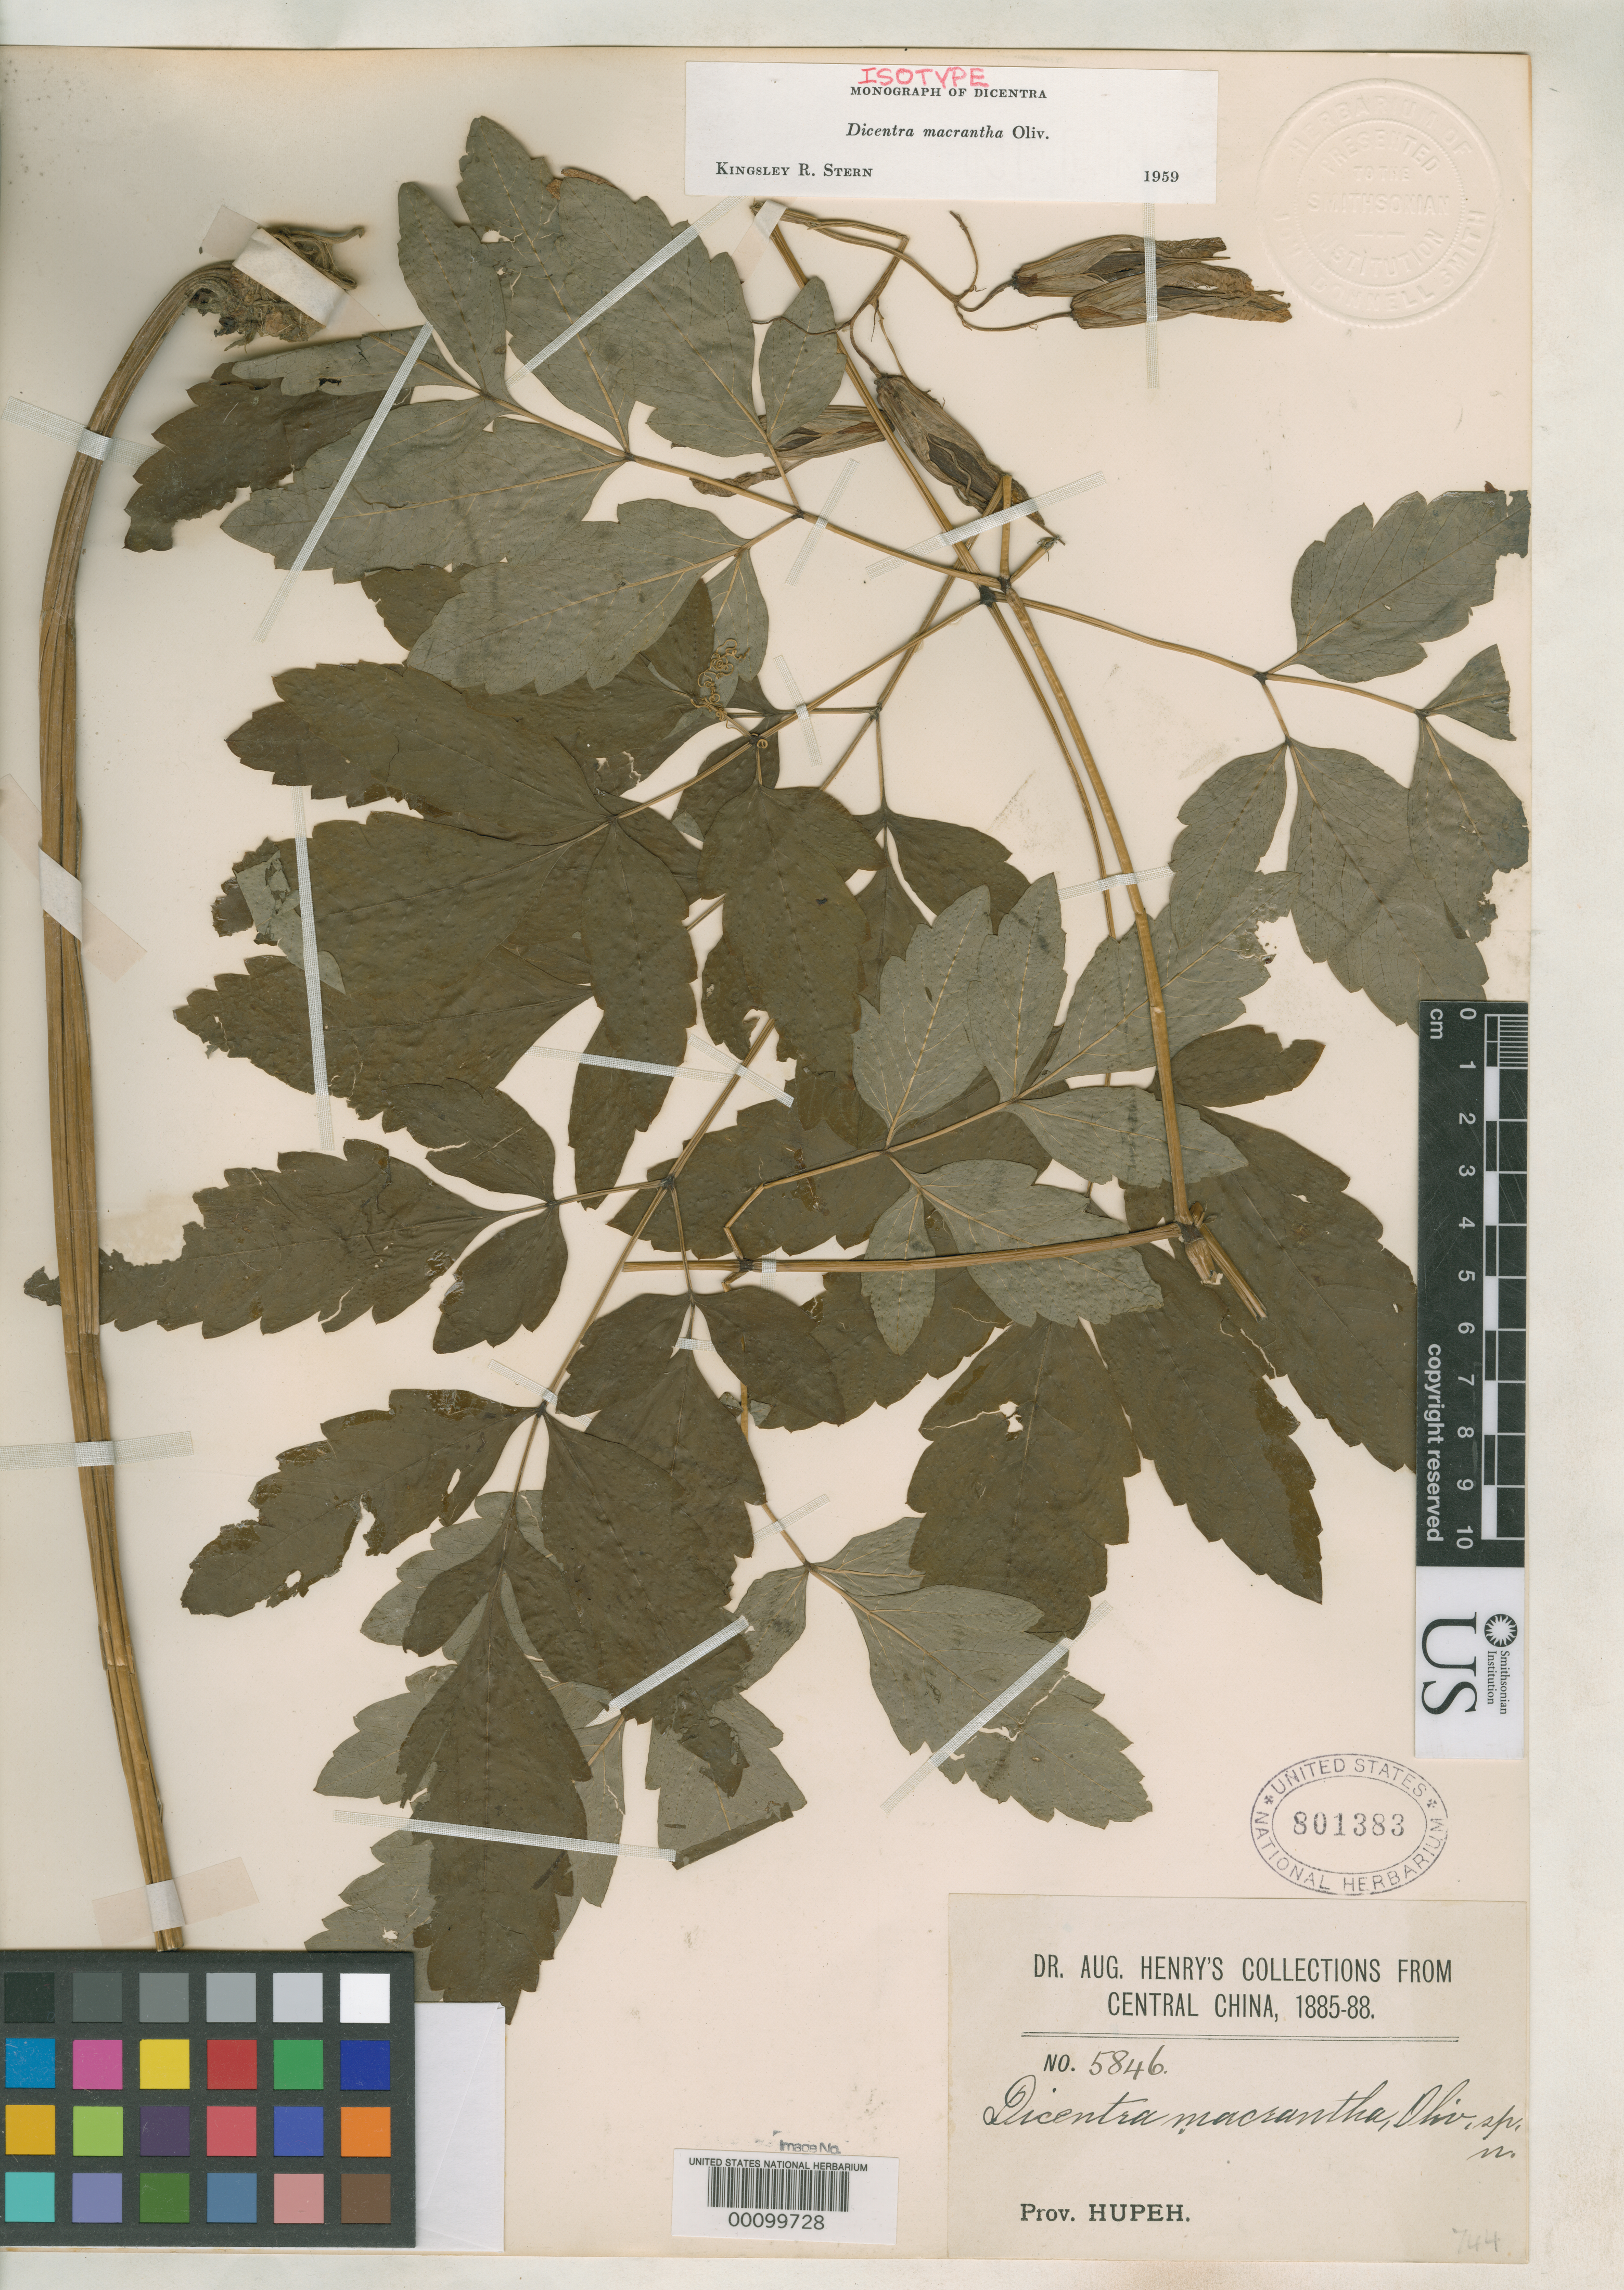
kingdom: Plantae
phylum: Tracheophyta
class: Magnoliopsida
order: Ranunculales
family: Papaveraceae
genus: Dicentra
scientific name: Dicentra macrantha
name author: Oliv.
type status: Type Fragment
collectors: A. Henry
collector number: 5846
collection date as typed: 1885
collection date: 1885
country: China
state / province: Hubei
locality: Chienshih.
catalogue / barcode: US 801383